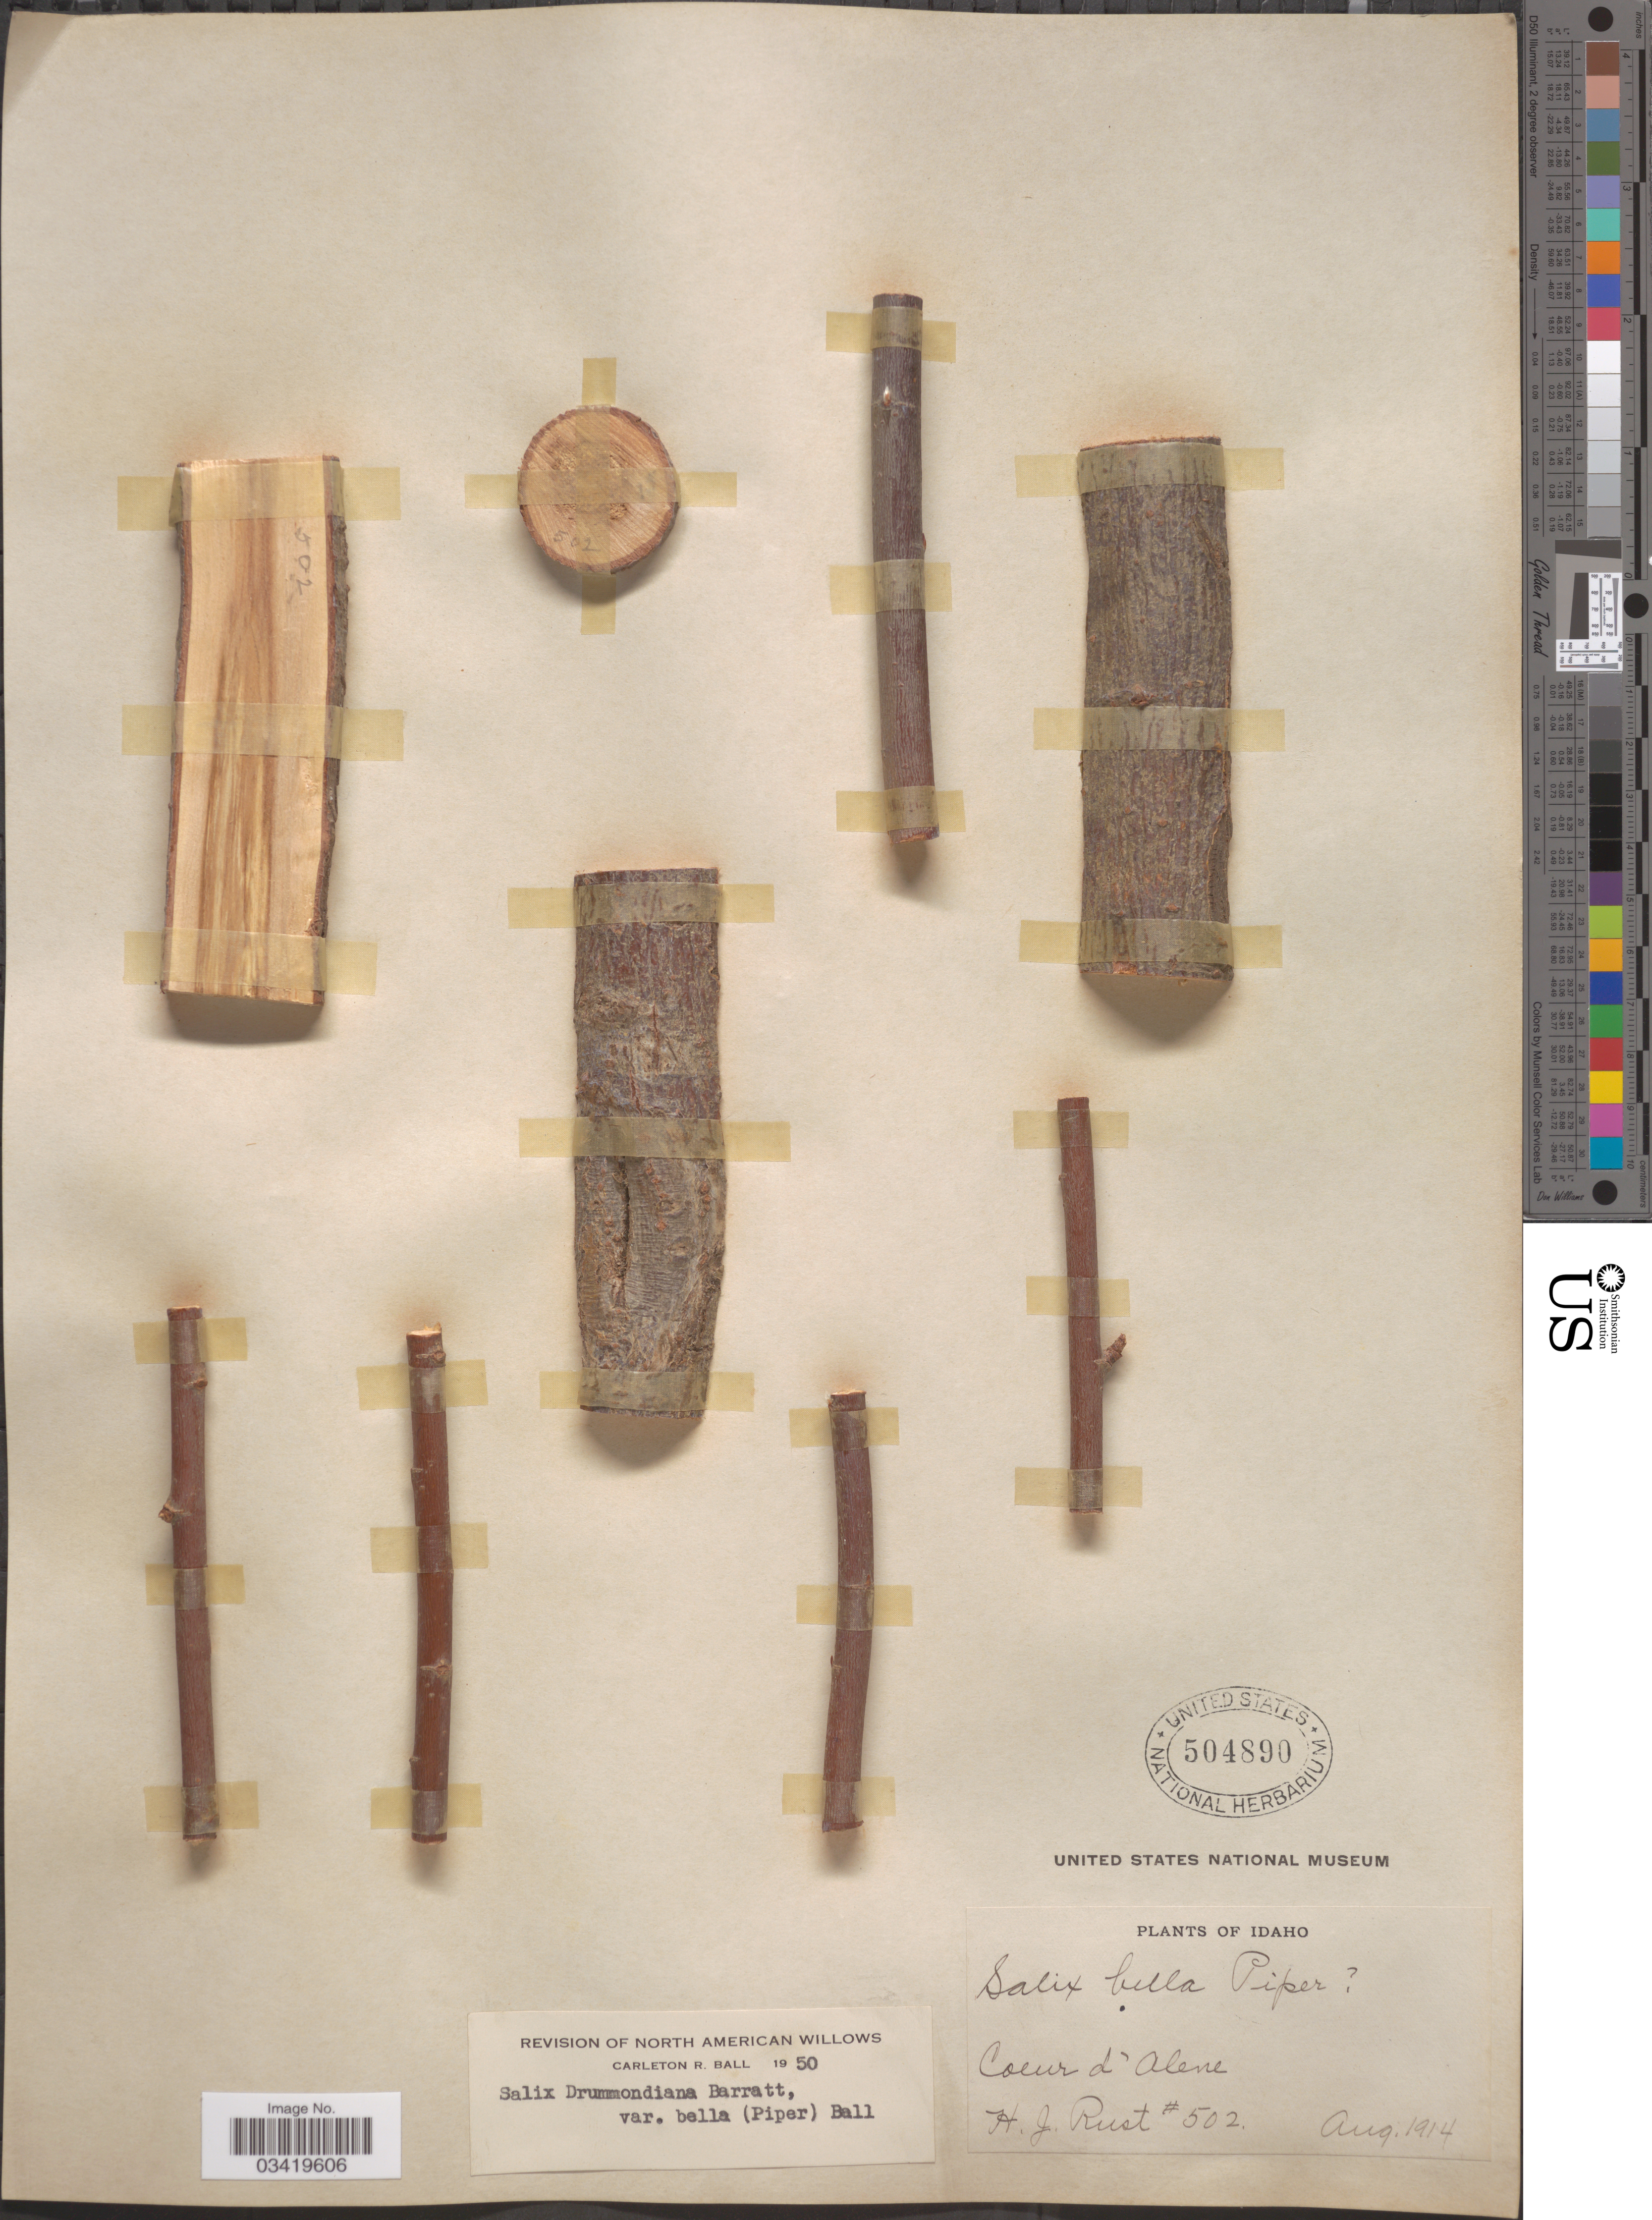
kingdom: Plantae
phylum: Tracheophyta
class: Magnoliopsida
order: Malpighiales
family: Salicaceae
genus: Salix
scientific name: Salix bella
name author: Piper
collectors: H. J. Rust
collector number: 502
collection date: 1914-08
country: United States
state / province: Idaho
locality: Coeur d'Alene.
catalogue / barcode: US 504890